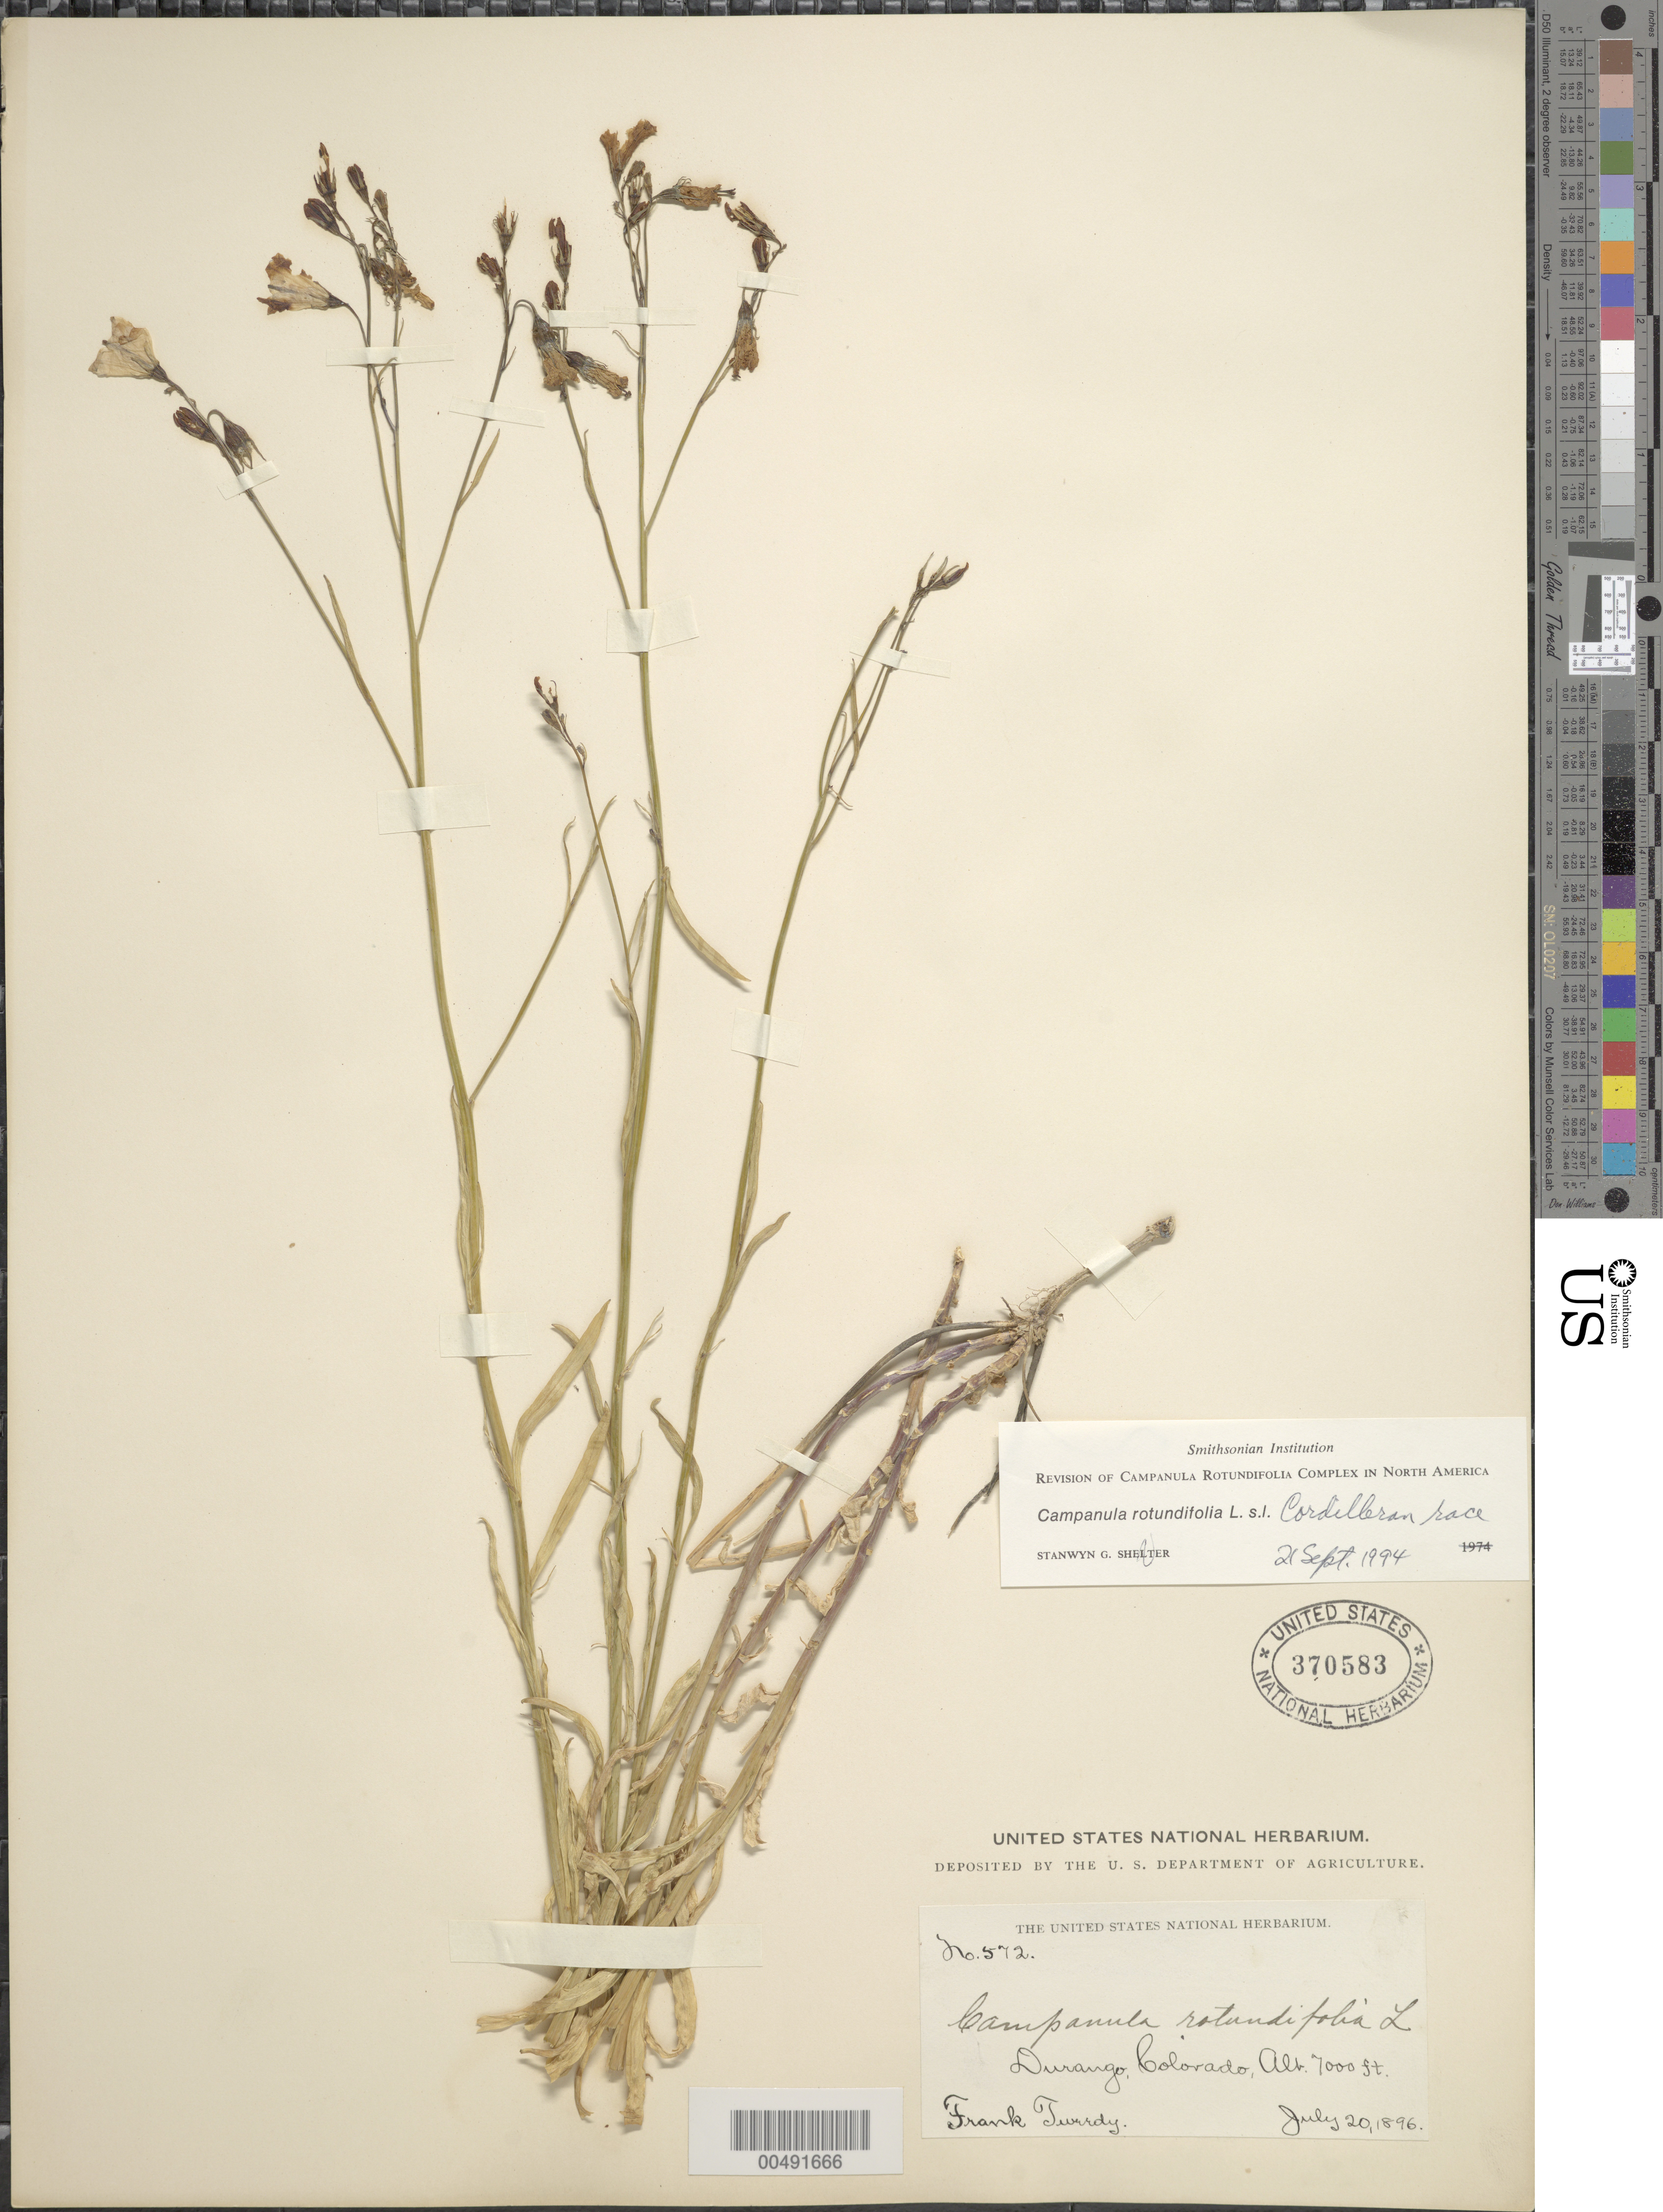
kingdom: Plantae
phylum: Tracheophyta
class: Magnoliopsida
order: Asterales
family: Campanulaceae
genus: Campanula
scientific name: Campanula rotundifolia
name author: L.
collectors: F. Tweedy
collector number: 572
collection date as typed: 20 Jul 1896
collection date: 1896-07-20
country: United States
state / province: Colorado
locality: Durango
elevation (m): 2134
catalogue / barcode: US 370583